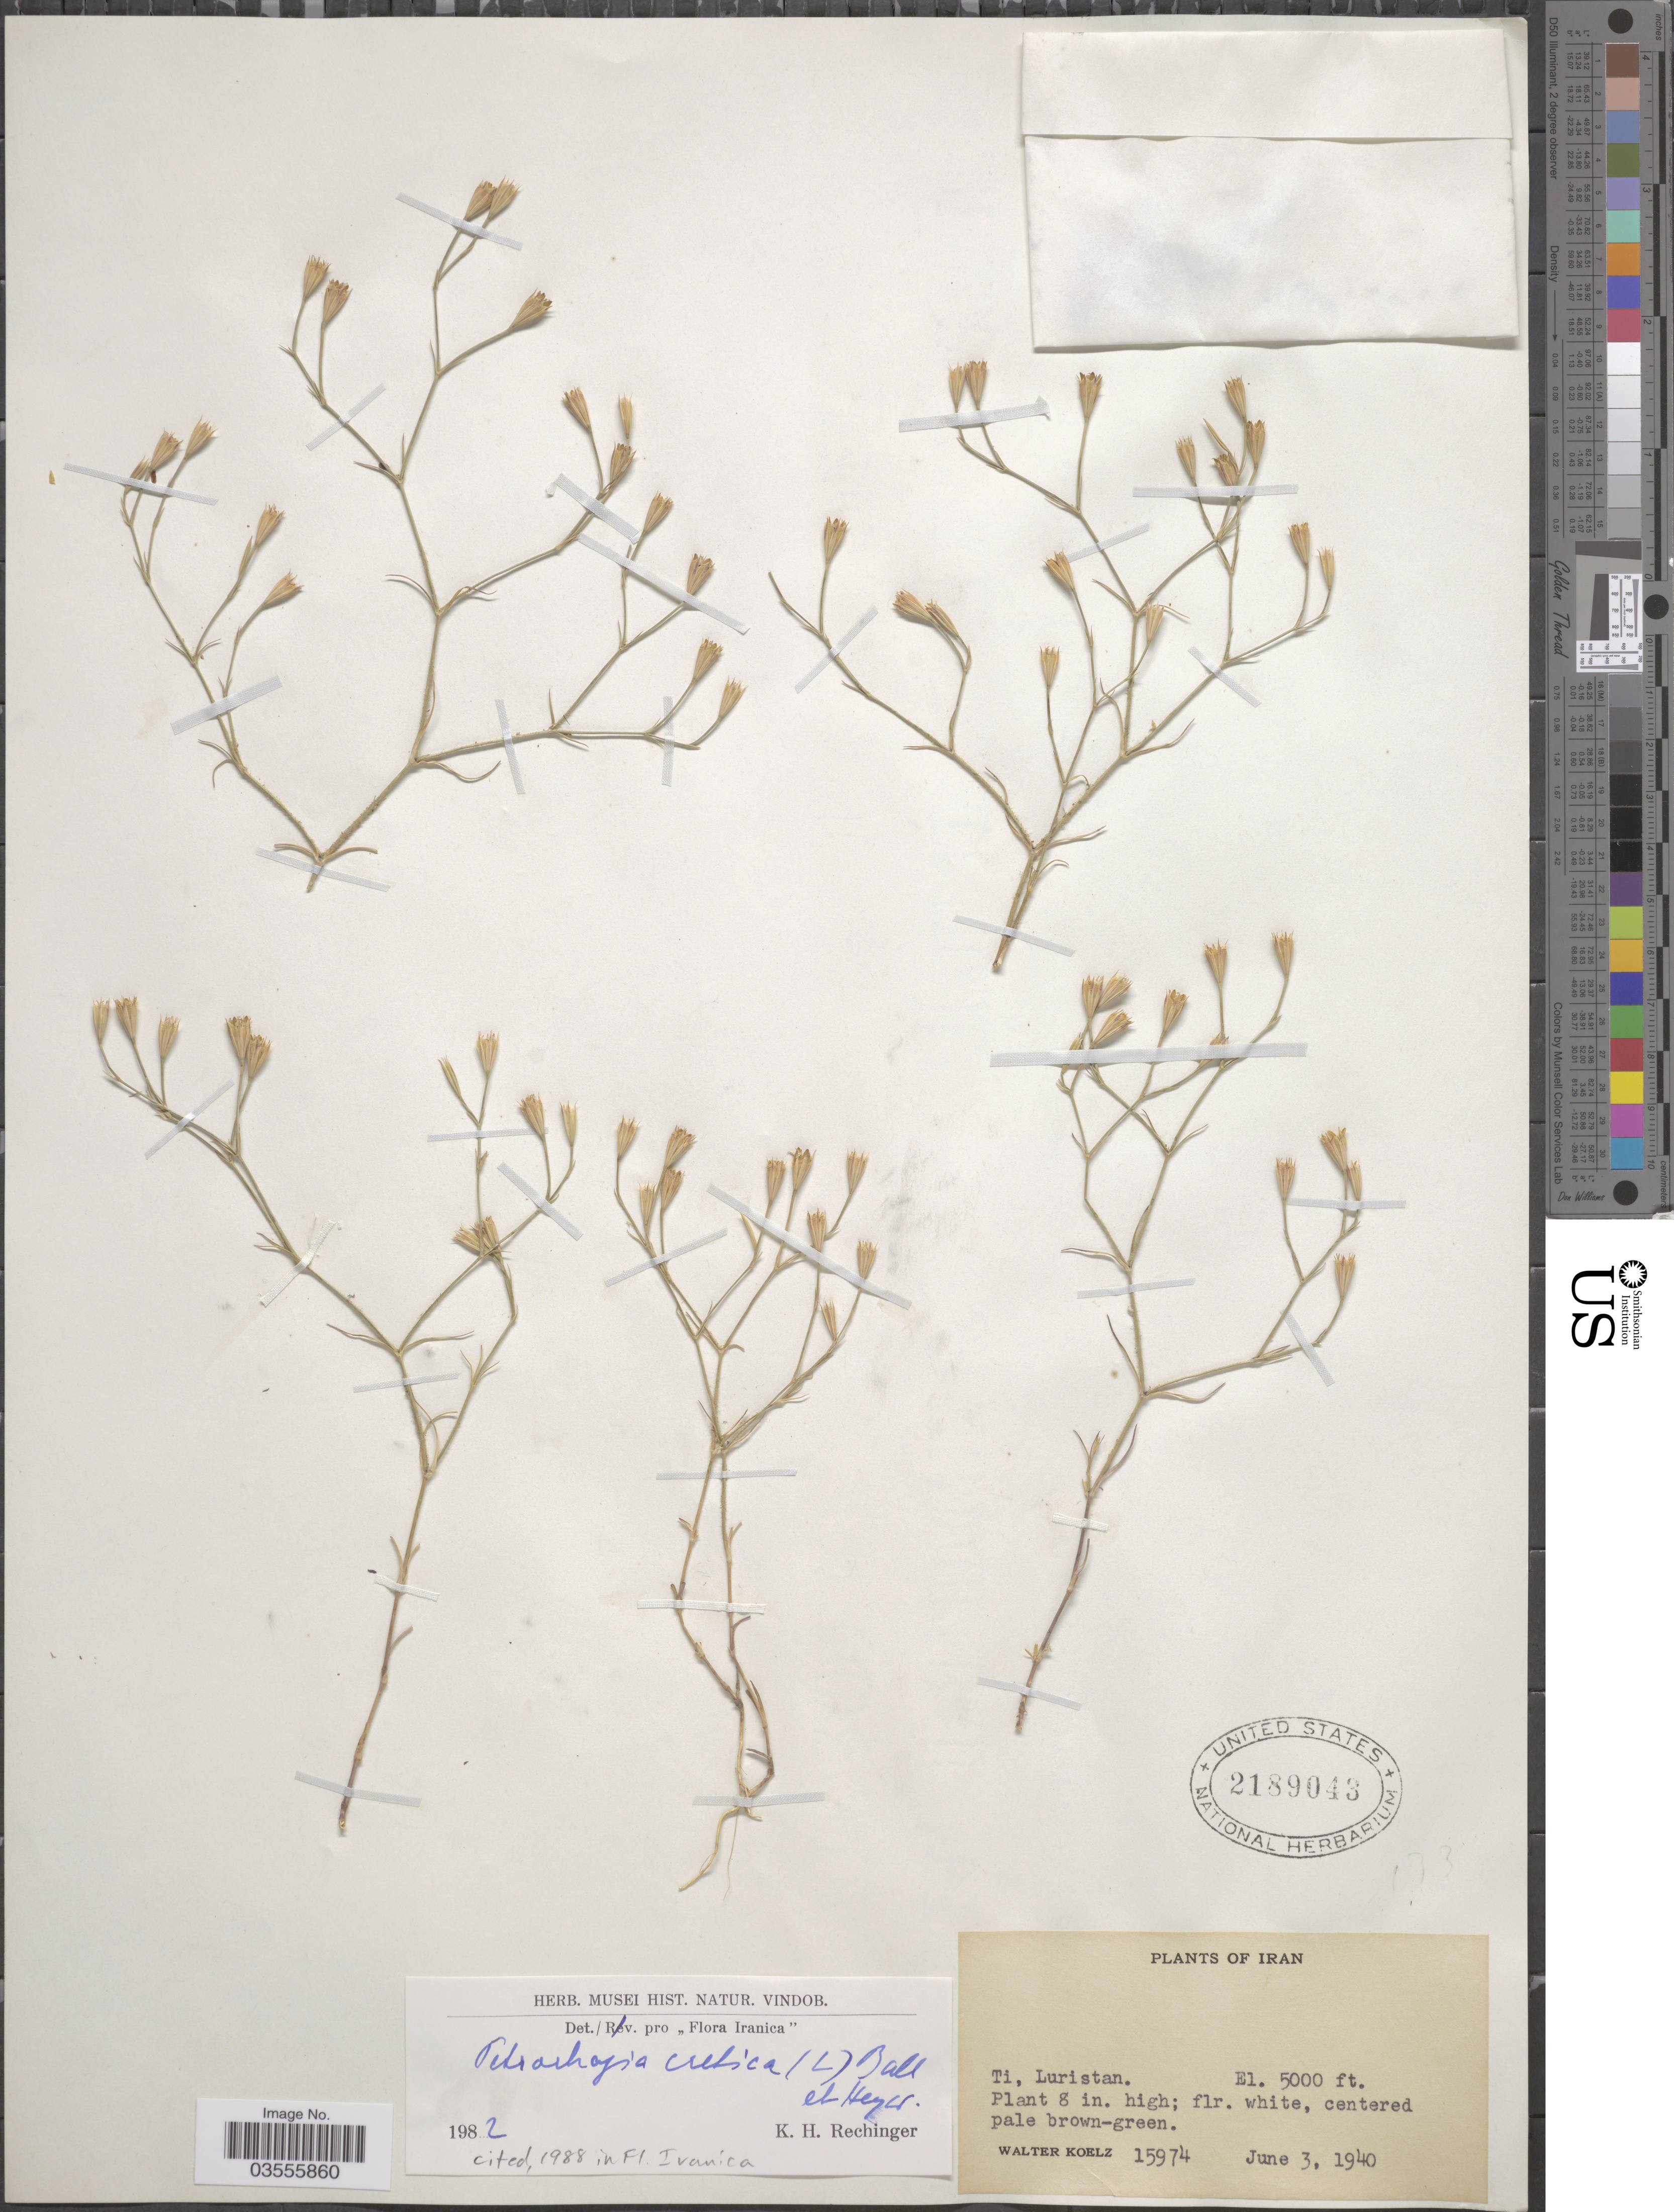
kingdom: Plantae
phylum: Tracheophyta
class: Magnoliopsida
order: Caryophyllales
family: Caryophyllaceae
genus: Dianthus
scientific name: Dianthus pachygonus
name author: Fassou et al.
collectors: W. N. Koelz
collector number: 15974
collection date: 1940-06-03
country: Iran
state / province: Lorestan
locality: Ti, Luristan.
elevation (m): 1524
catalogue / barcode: US 2189043